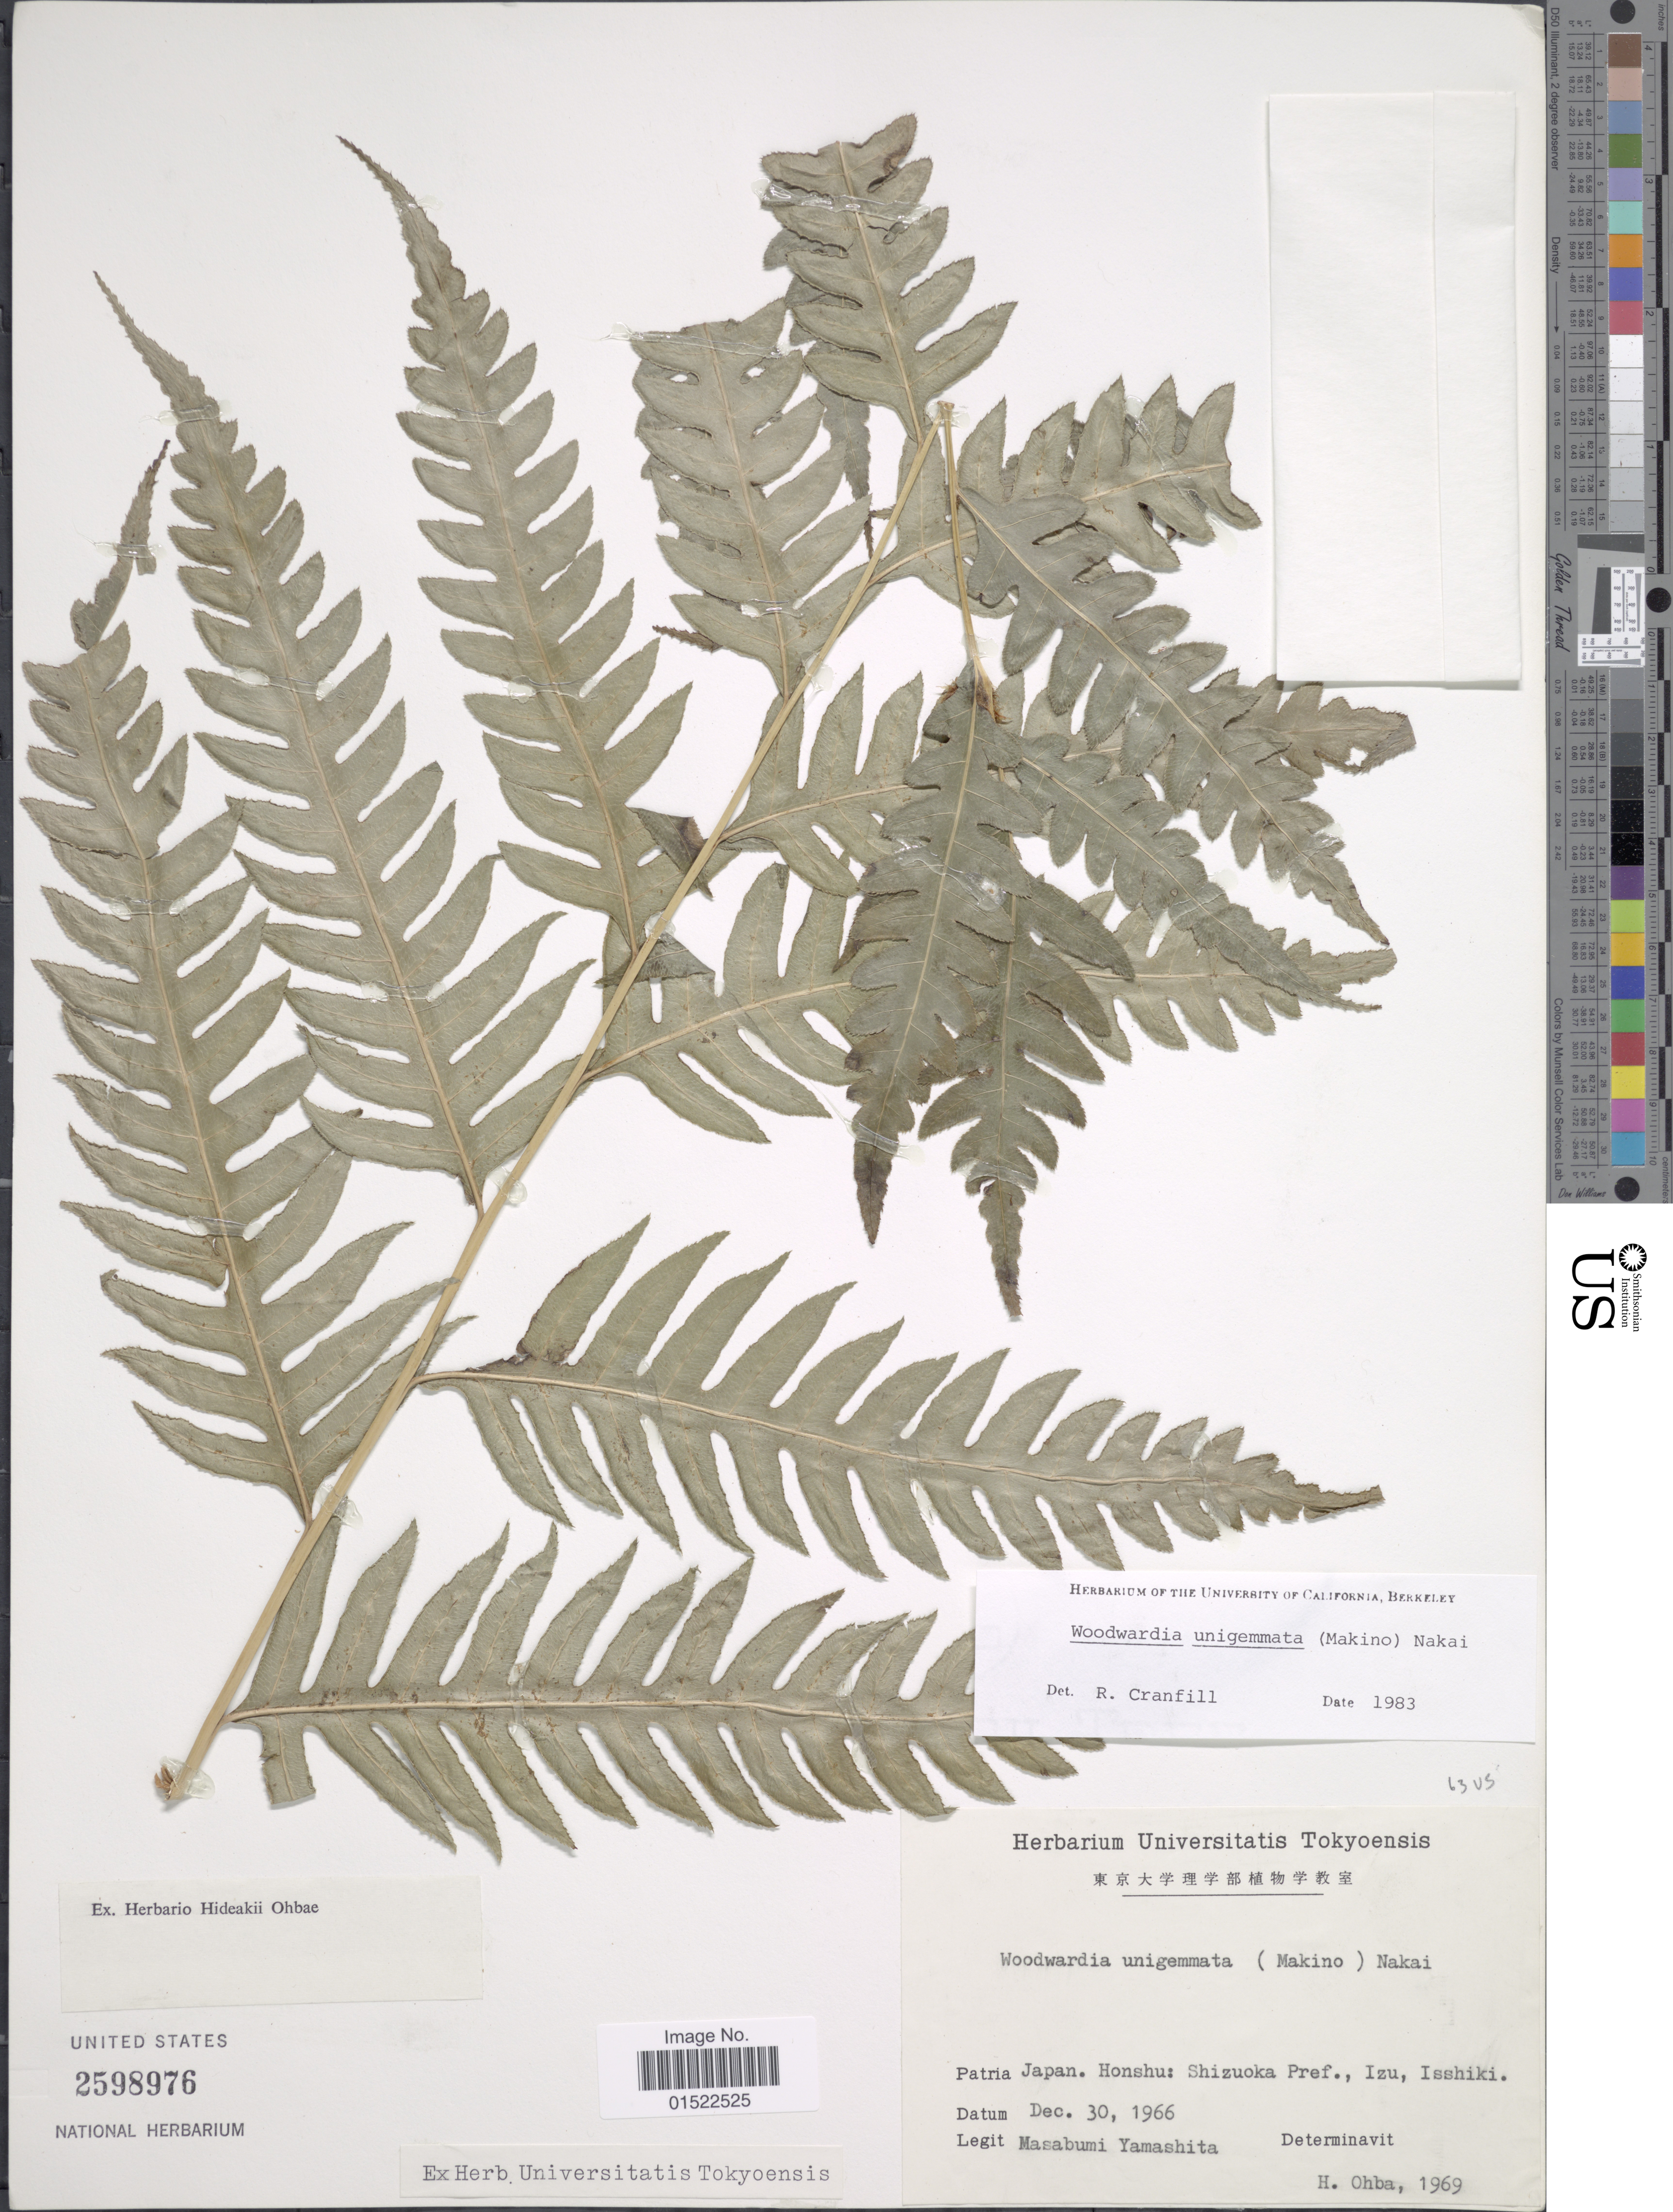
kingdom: Plantae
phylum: Tracheophyta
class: Polypodiopsida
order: Polypodiales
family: Blechnaceae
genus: Woodwardia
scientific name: Woodwardia unigemmata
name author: (Makino) Nakai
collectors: M. Yamashita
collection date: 1966-12-30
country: Japan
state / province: Sizuoka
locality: Patria, Honshu: Shizuoka Pref., Izu Isshiki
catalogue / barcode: US 2598976